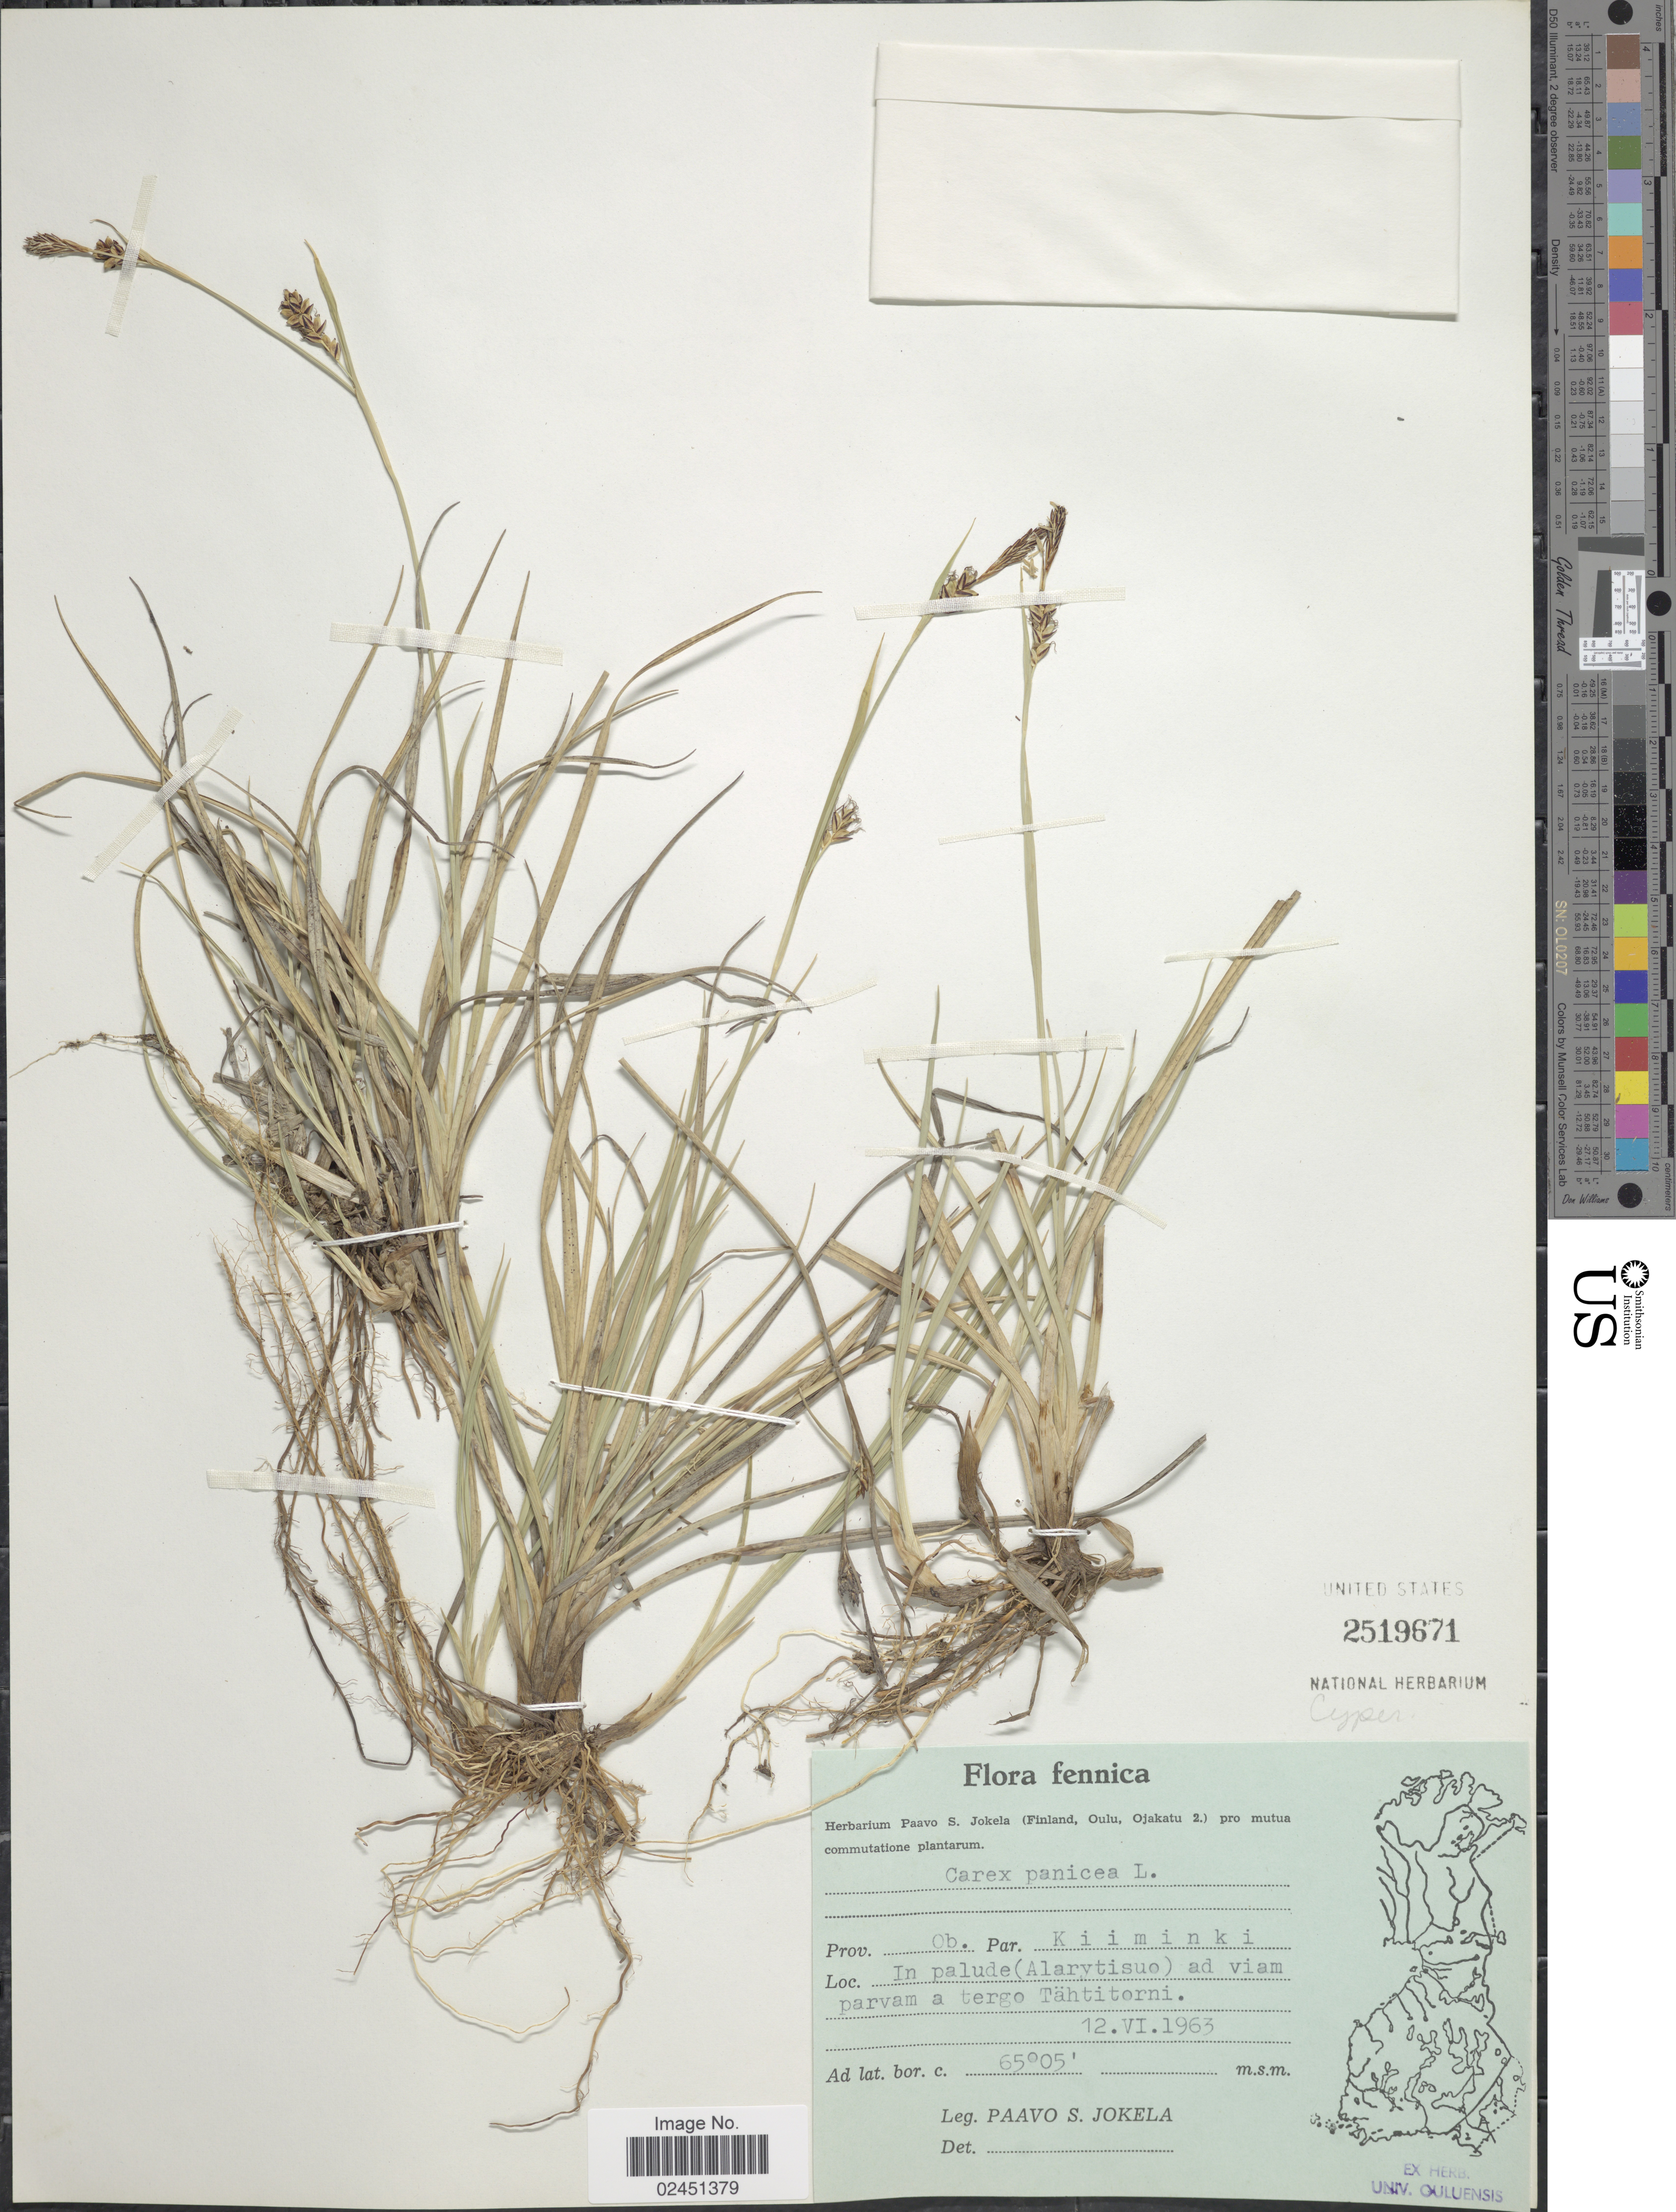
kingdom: Plantae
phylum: Tracheophyta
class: Liliopsida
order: Poales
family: Cyperaceae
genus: Carex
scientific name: Carex panicea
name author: L.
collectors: P. Jokela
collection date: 1963-06-12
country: Finland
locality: Prov. Ob. Par. Kiiminki, in palude (Alarytisuo) ad viam parvam a tergo Tahtitorni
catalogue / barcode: US 2519671